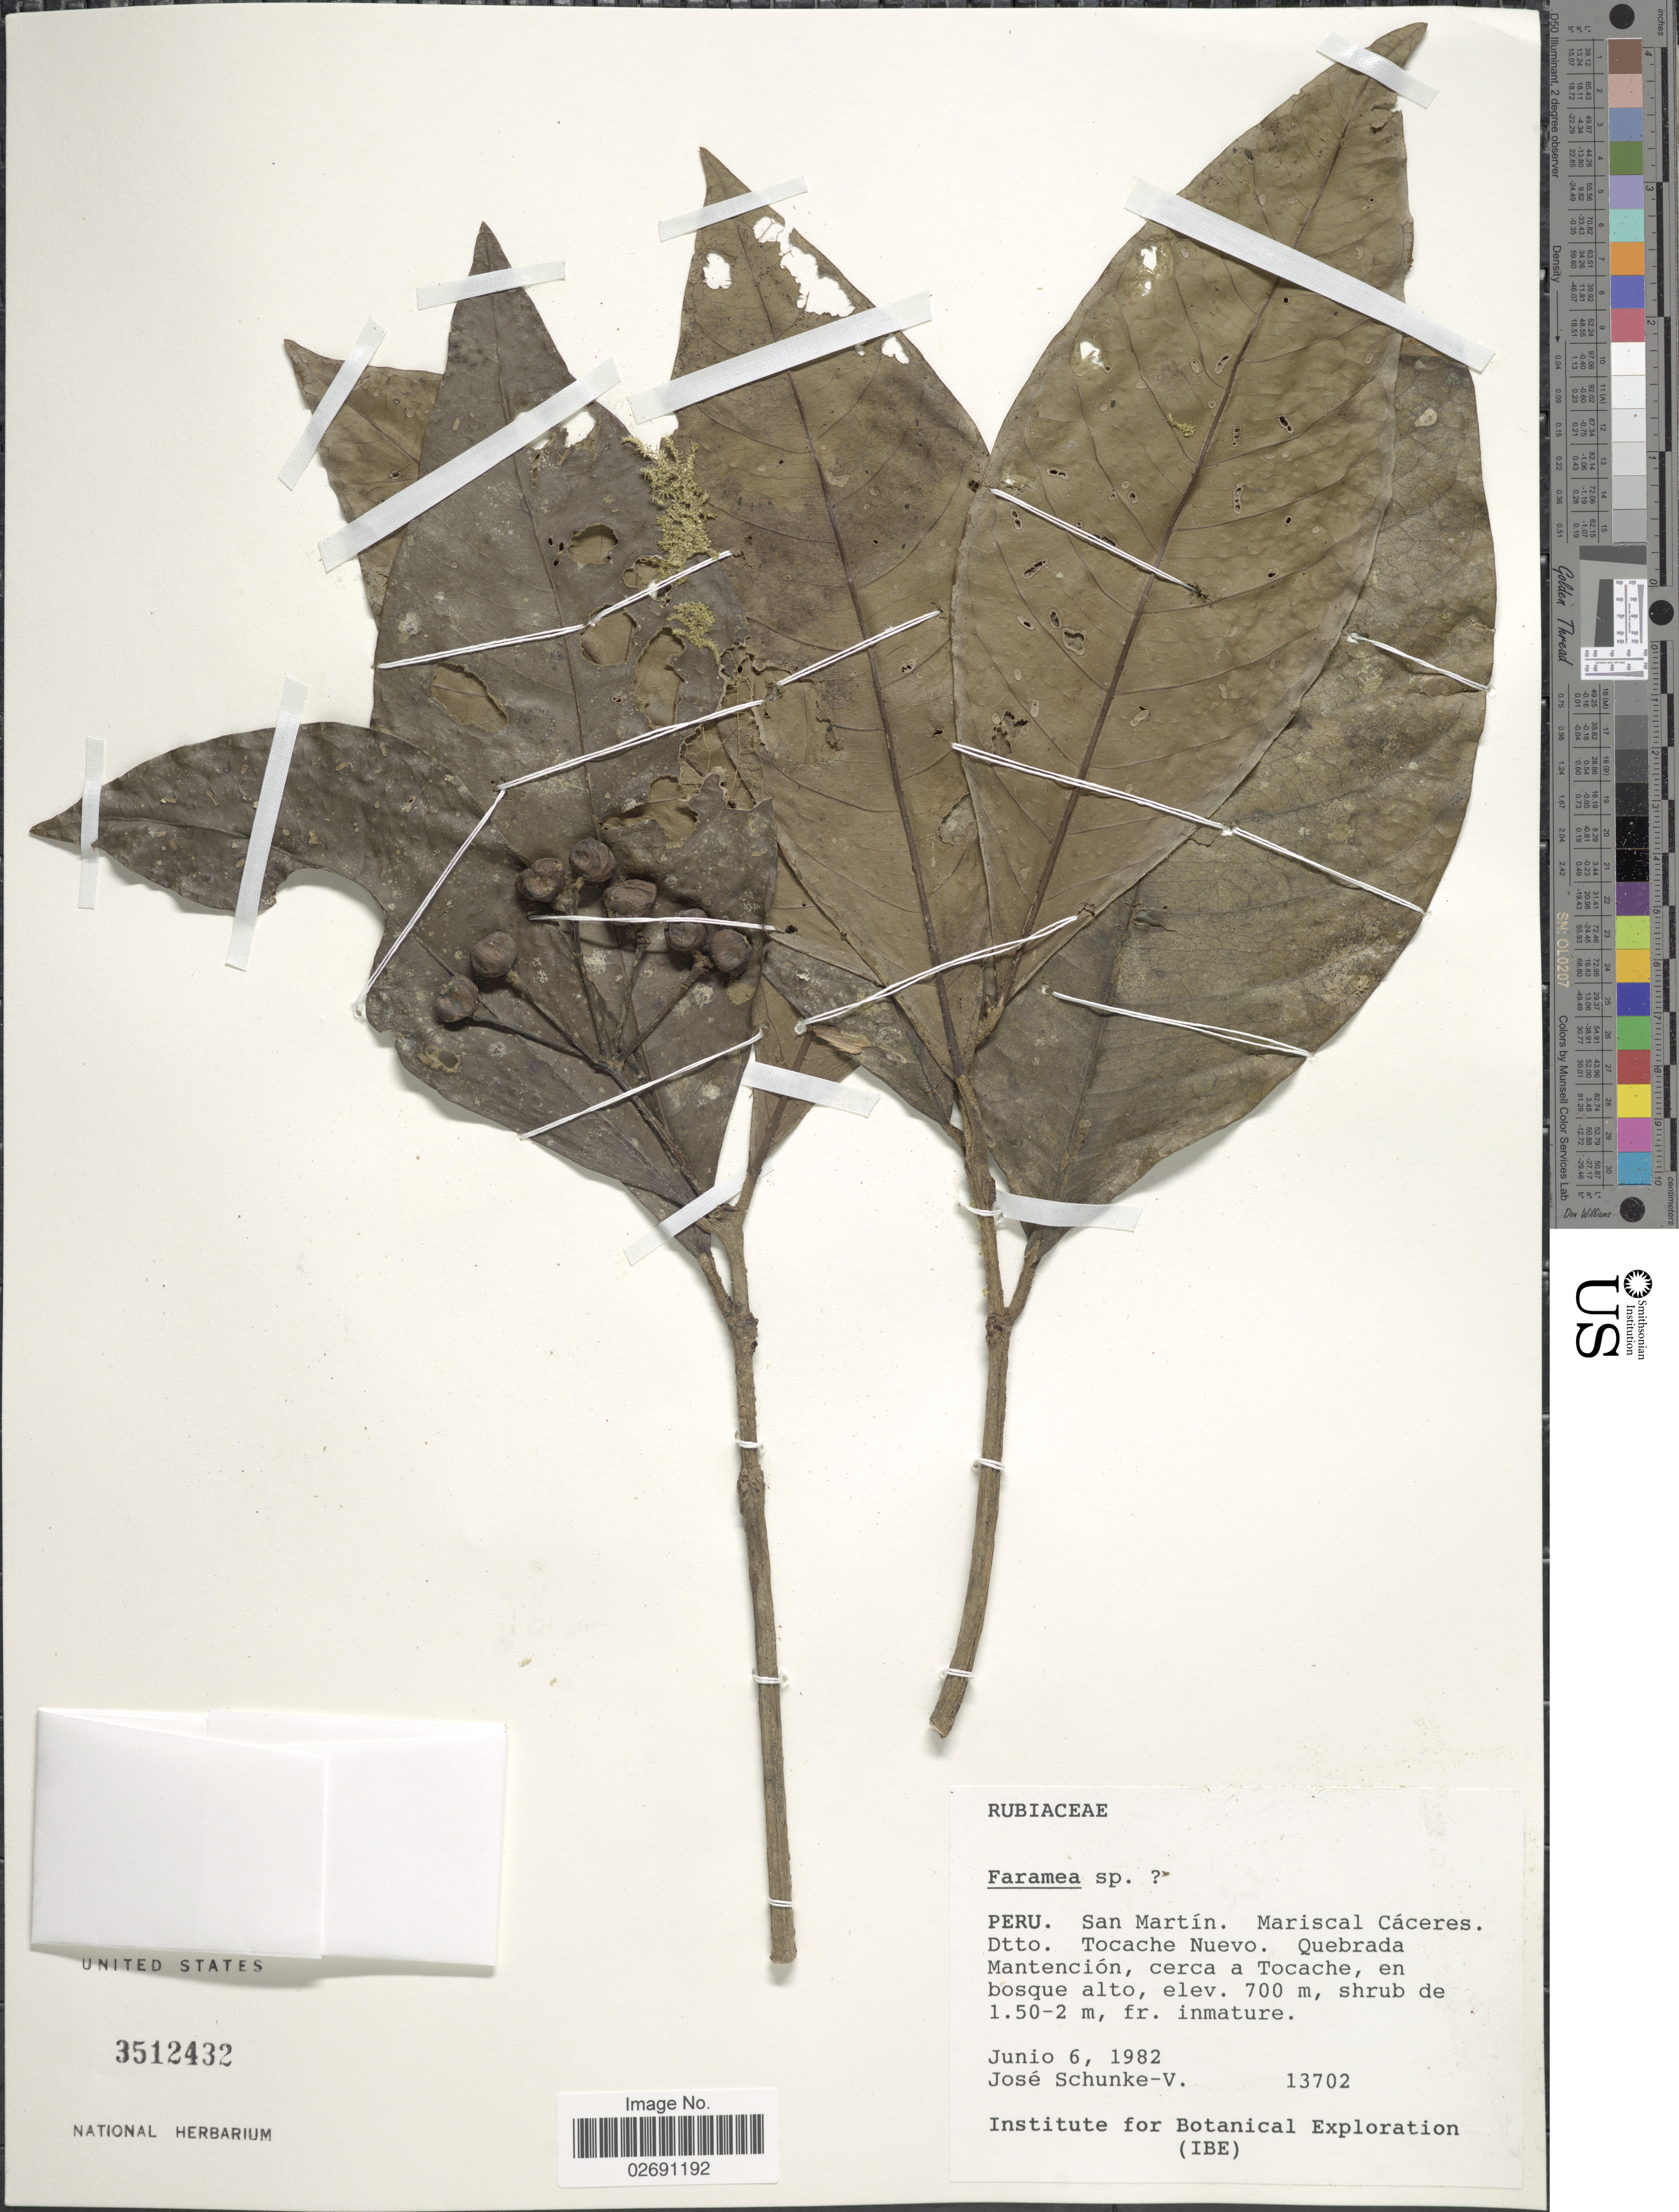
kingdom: Plantae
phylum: Tracheophyta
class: Magnoliopsida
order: Gentianales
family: Rubiaceae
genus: Faramea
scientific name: Faramea sp.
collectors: J. Schunke Vigo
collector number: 13702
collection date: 1982-06-06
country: Peru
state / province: San Martín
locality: Mariscal Caceres, Dtto. Tocache Nuevo, Quebrada Mantencion, cerca a Tocache, en bosque alto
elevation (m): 700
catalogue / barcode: US 3512432